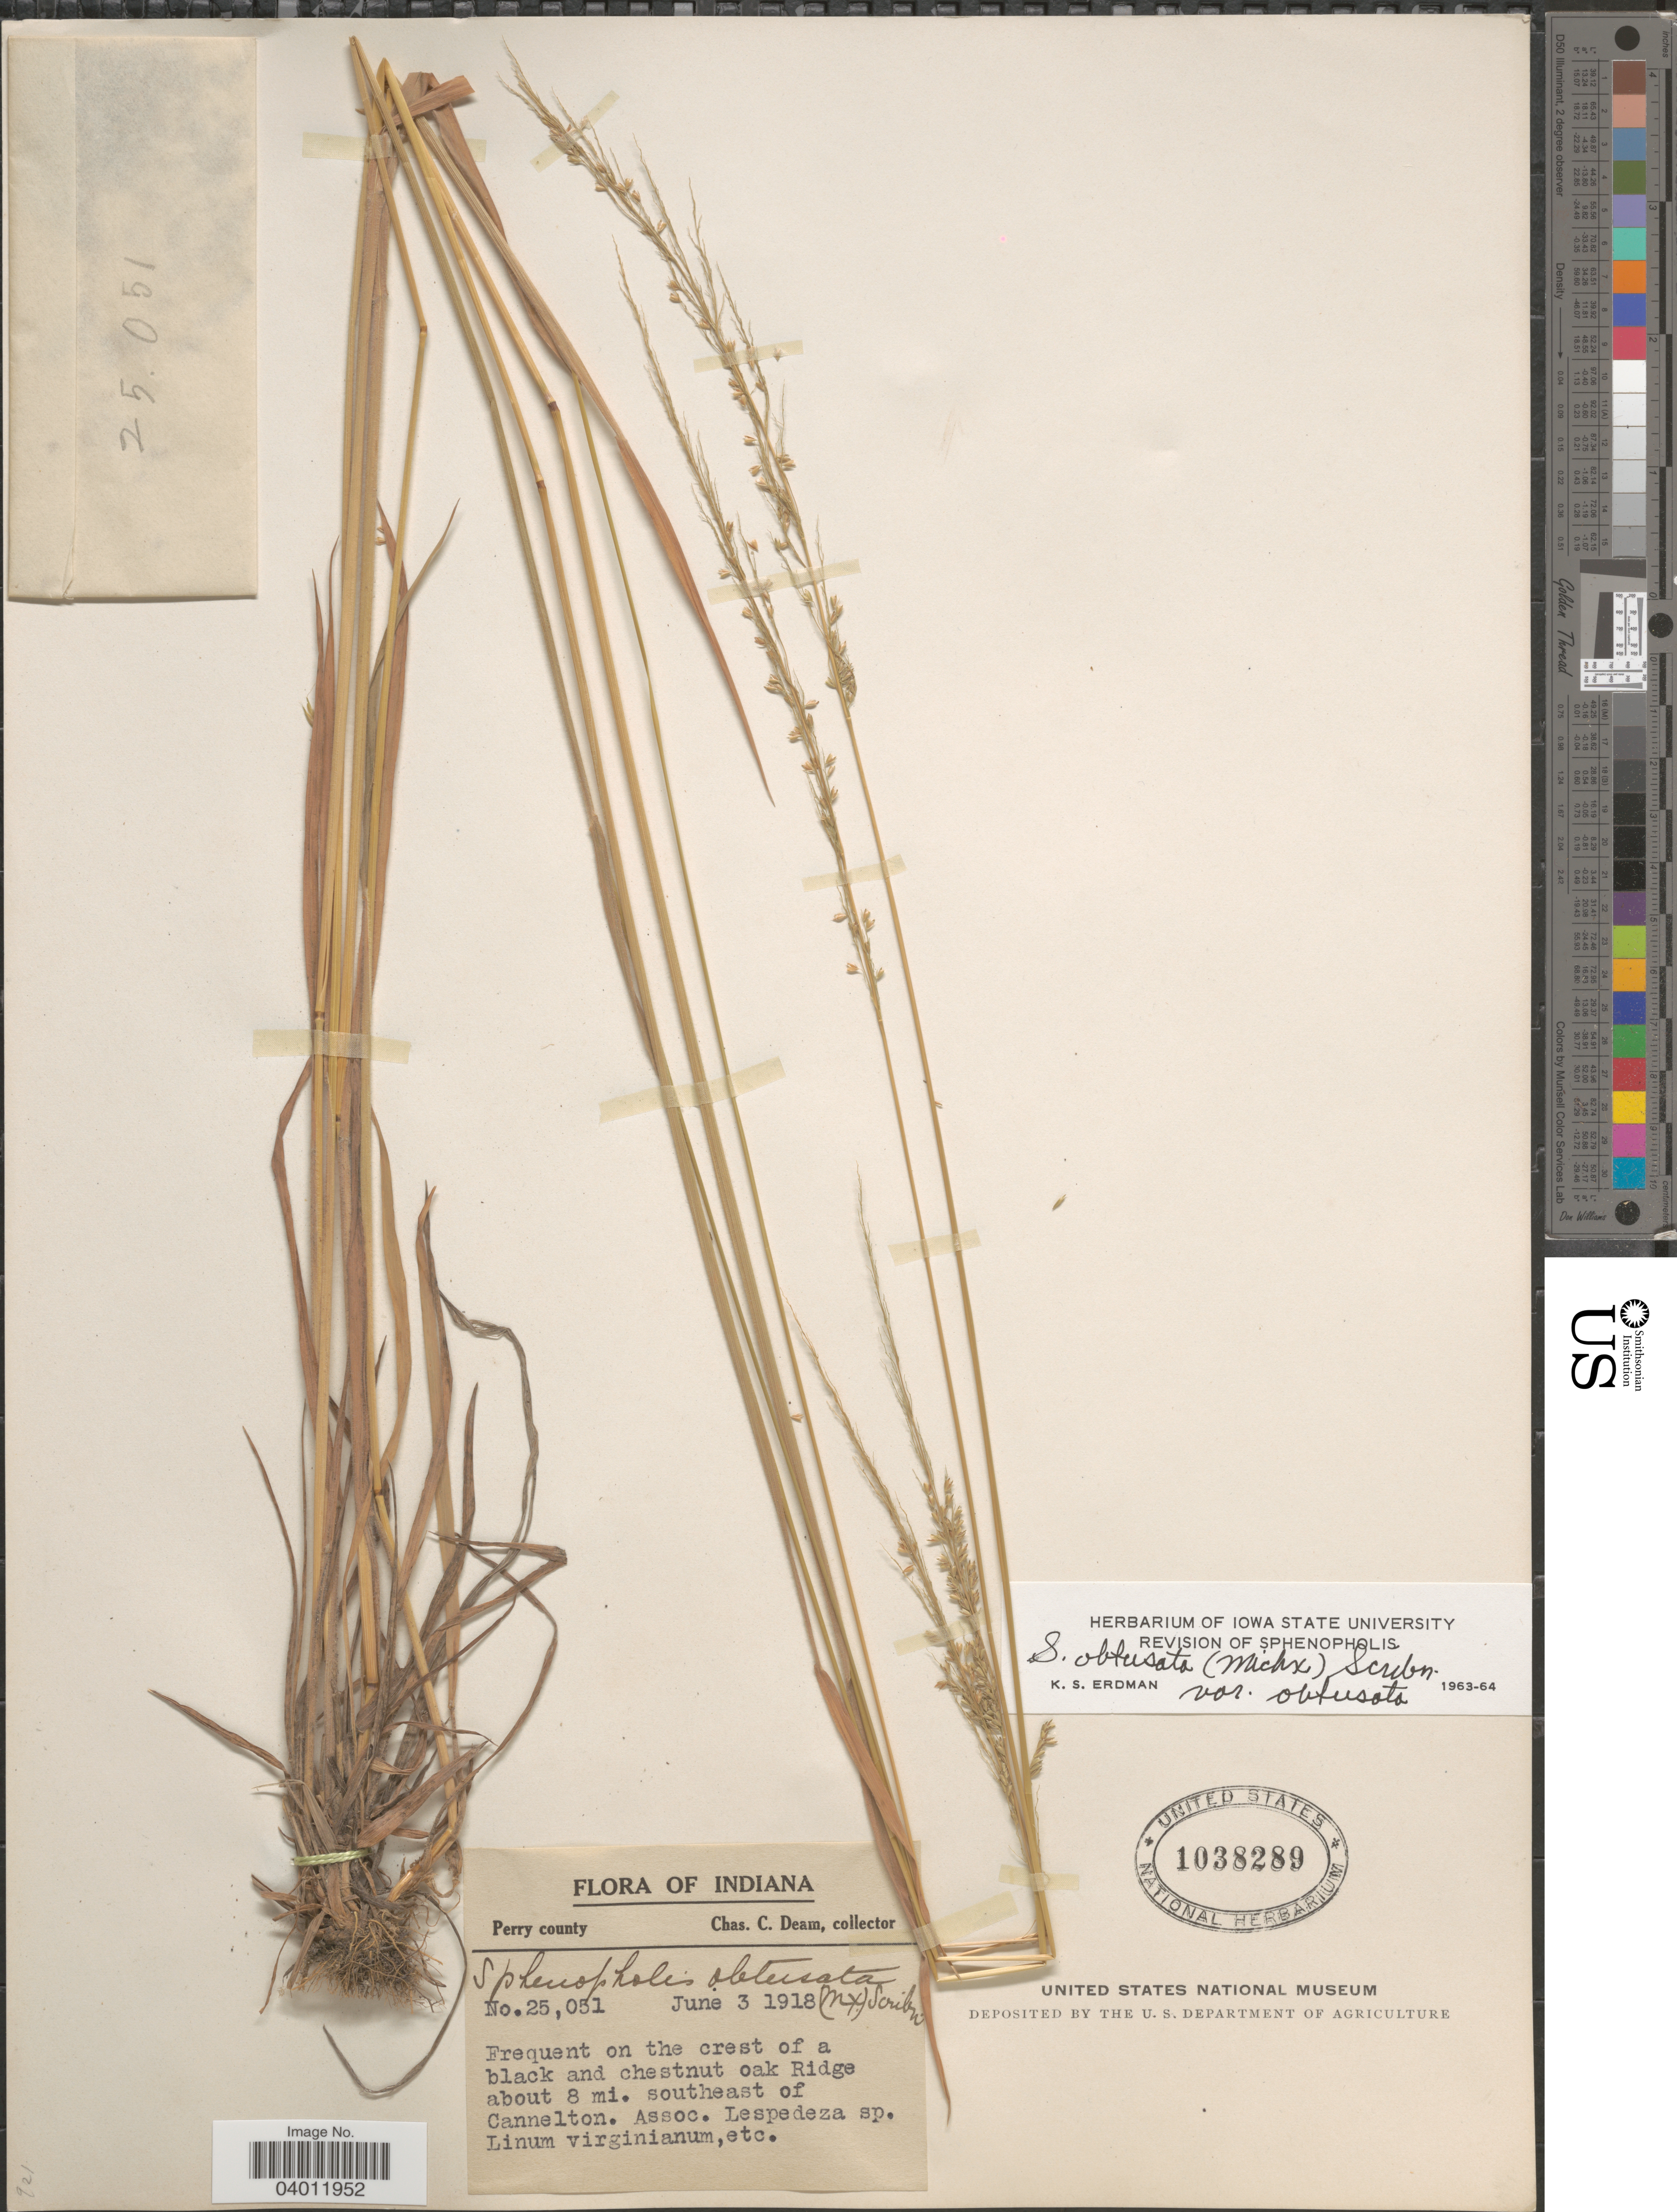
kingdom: Plantae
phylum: Tracheophyta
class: Liliopsida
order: Poales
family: Poaceae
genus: Sphenopholis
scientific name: Sphenopholis obtusata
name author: (Michx.) Scribn.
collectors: C. C. Deam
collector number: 25051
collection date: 1918-06-03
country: United States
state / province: Indiana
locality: Perry county. On the crest of a black and chestnut oak Ridge about 8 mi. southeast of Cannelton.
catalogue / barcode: US 1038289